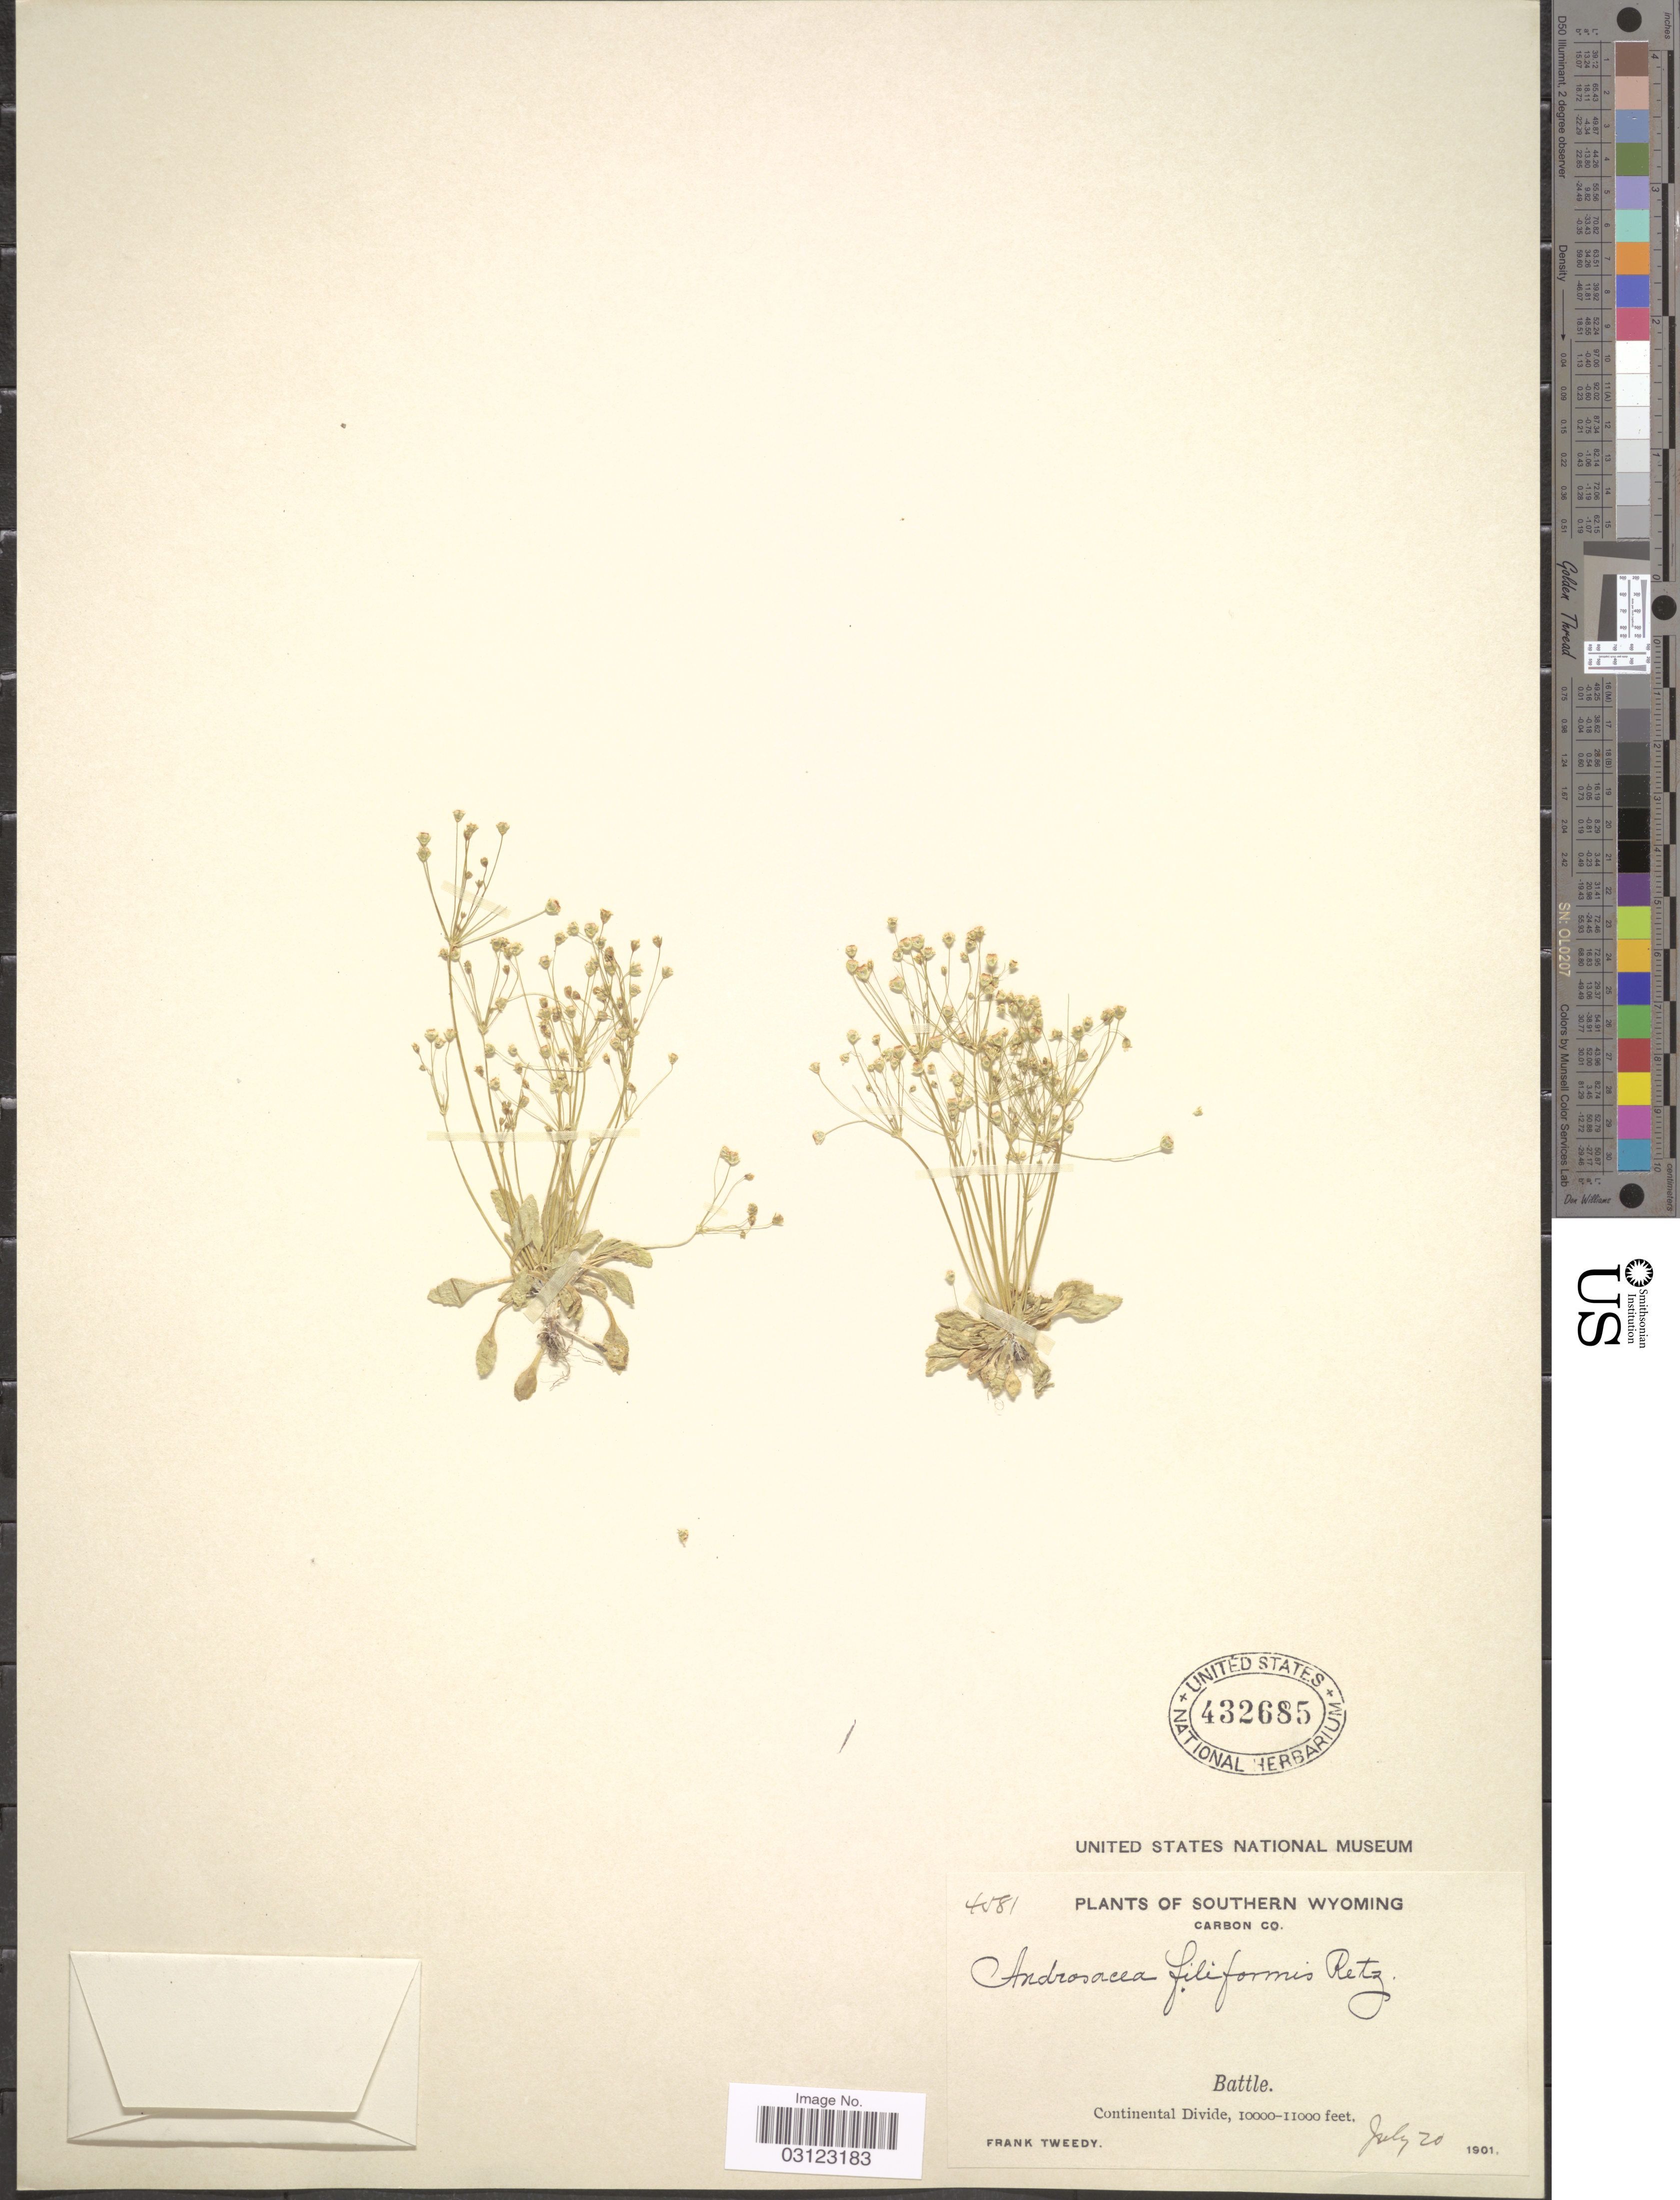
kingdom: Plantae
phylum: Tracheophyta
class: Magnoliopsida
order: Ericales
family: Primulaceae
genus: Androsace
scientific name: Androsace filiformis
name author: Retz.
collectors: F. Tweedy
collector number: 4581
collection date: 1901-07-20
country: United States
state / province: Wyoming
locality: Southern Wyoming. Carbon Co. Battle. Continental Divide.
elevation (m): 3048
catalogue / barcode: US 432685